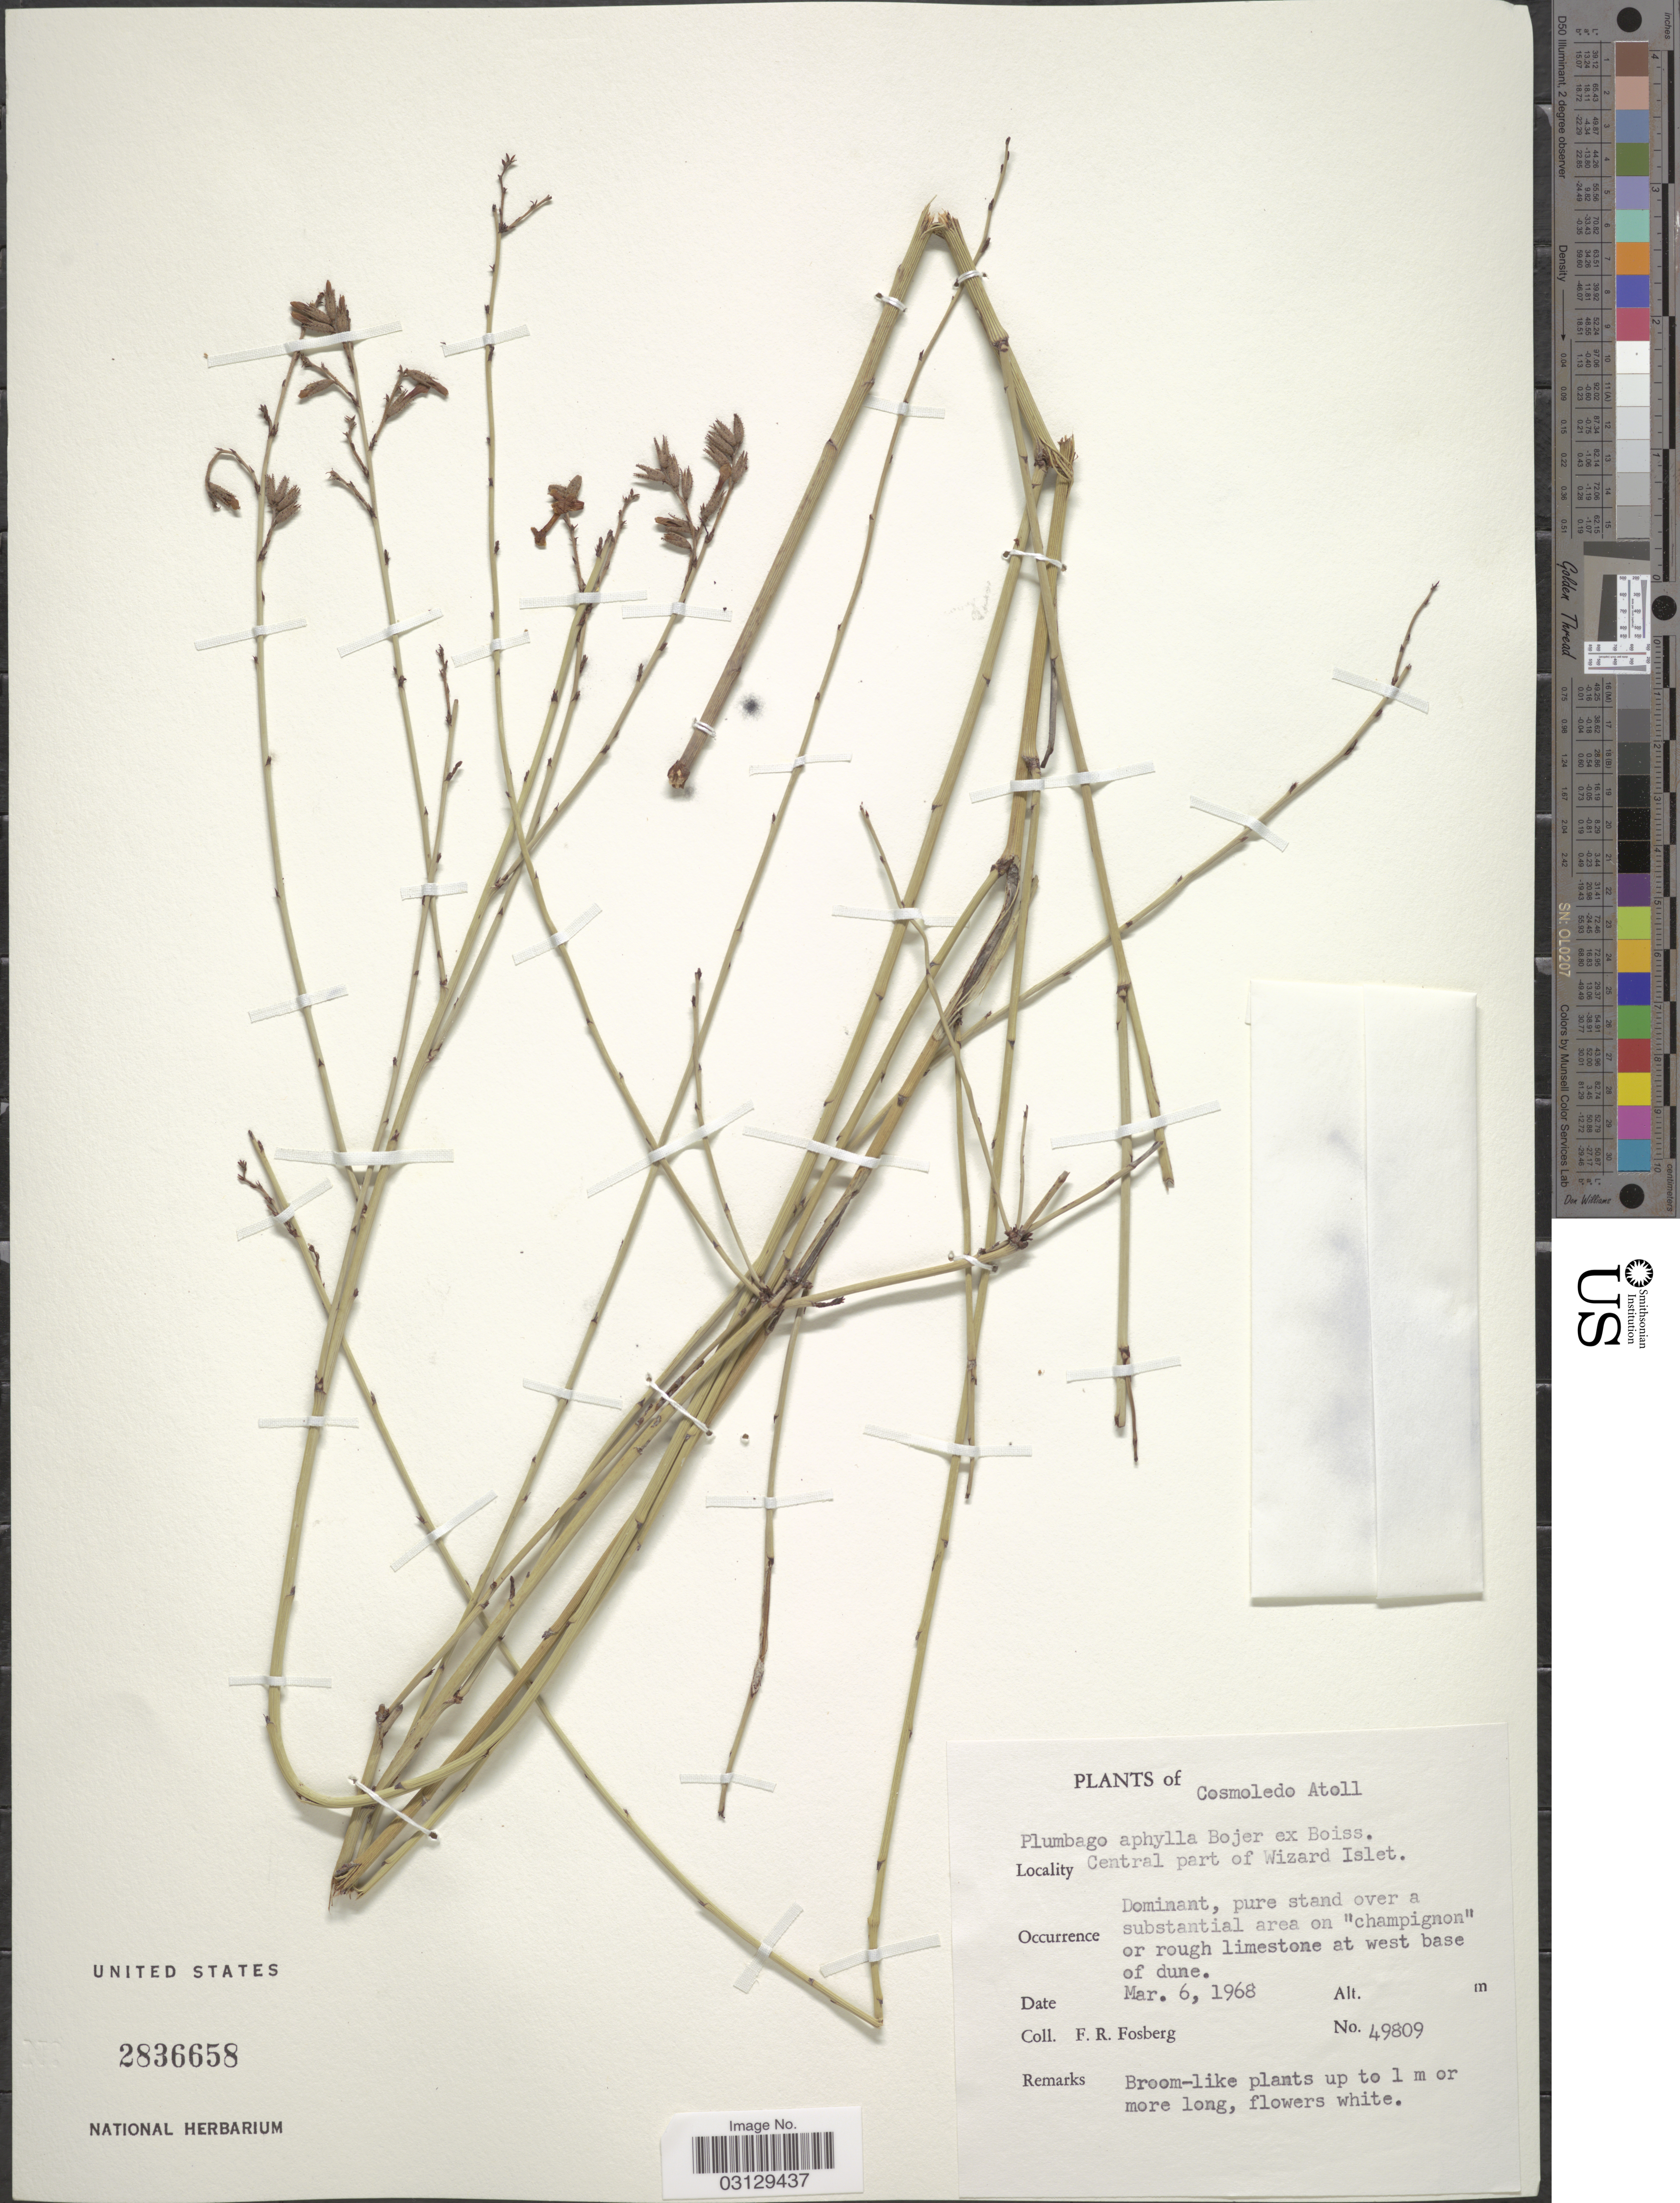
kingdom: Plantae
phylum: Tracheophyta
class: Magnoliopsida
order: Caryophyllales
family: Plumbaginaceae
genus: Plumbago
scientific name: Plumbago aphylla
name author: Bojer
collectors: F. R. Fosberg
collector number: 49809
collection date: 1968-03-06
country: Seychelles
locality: Cosmoledo Atoll. Central part of Wizard Islet.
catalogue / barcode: US 2836658